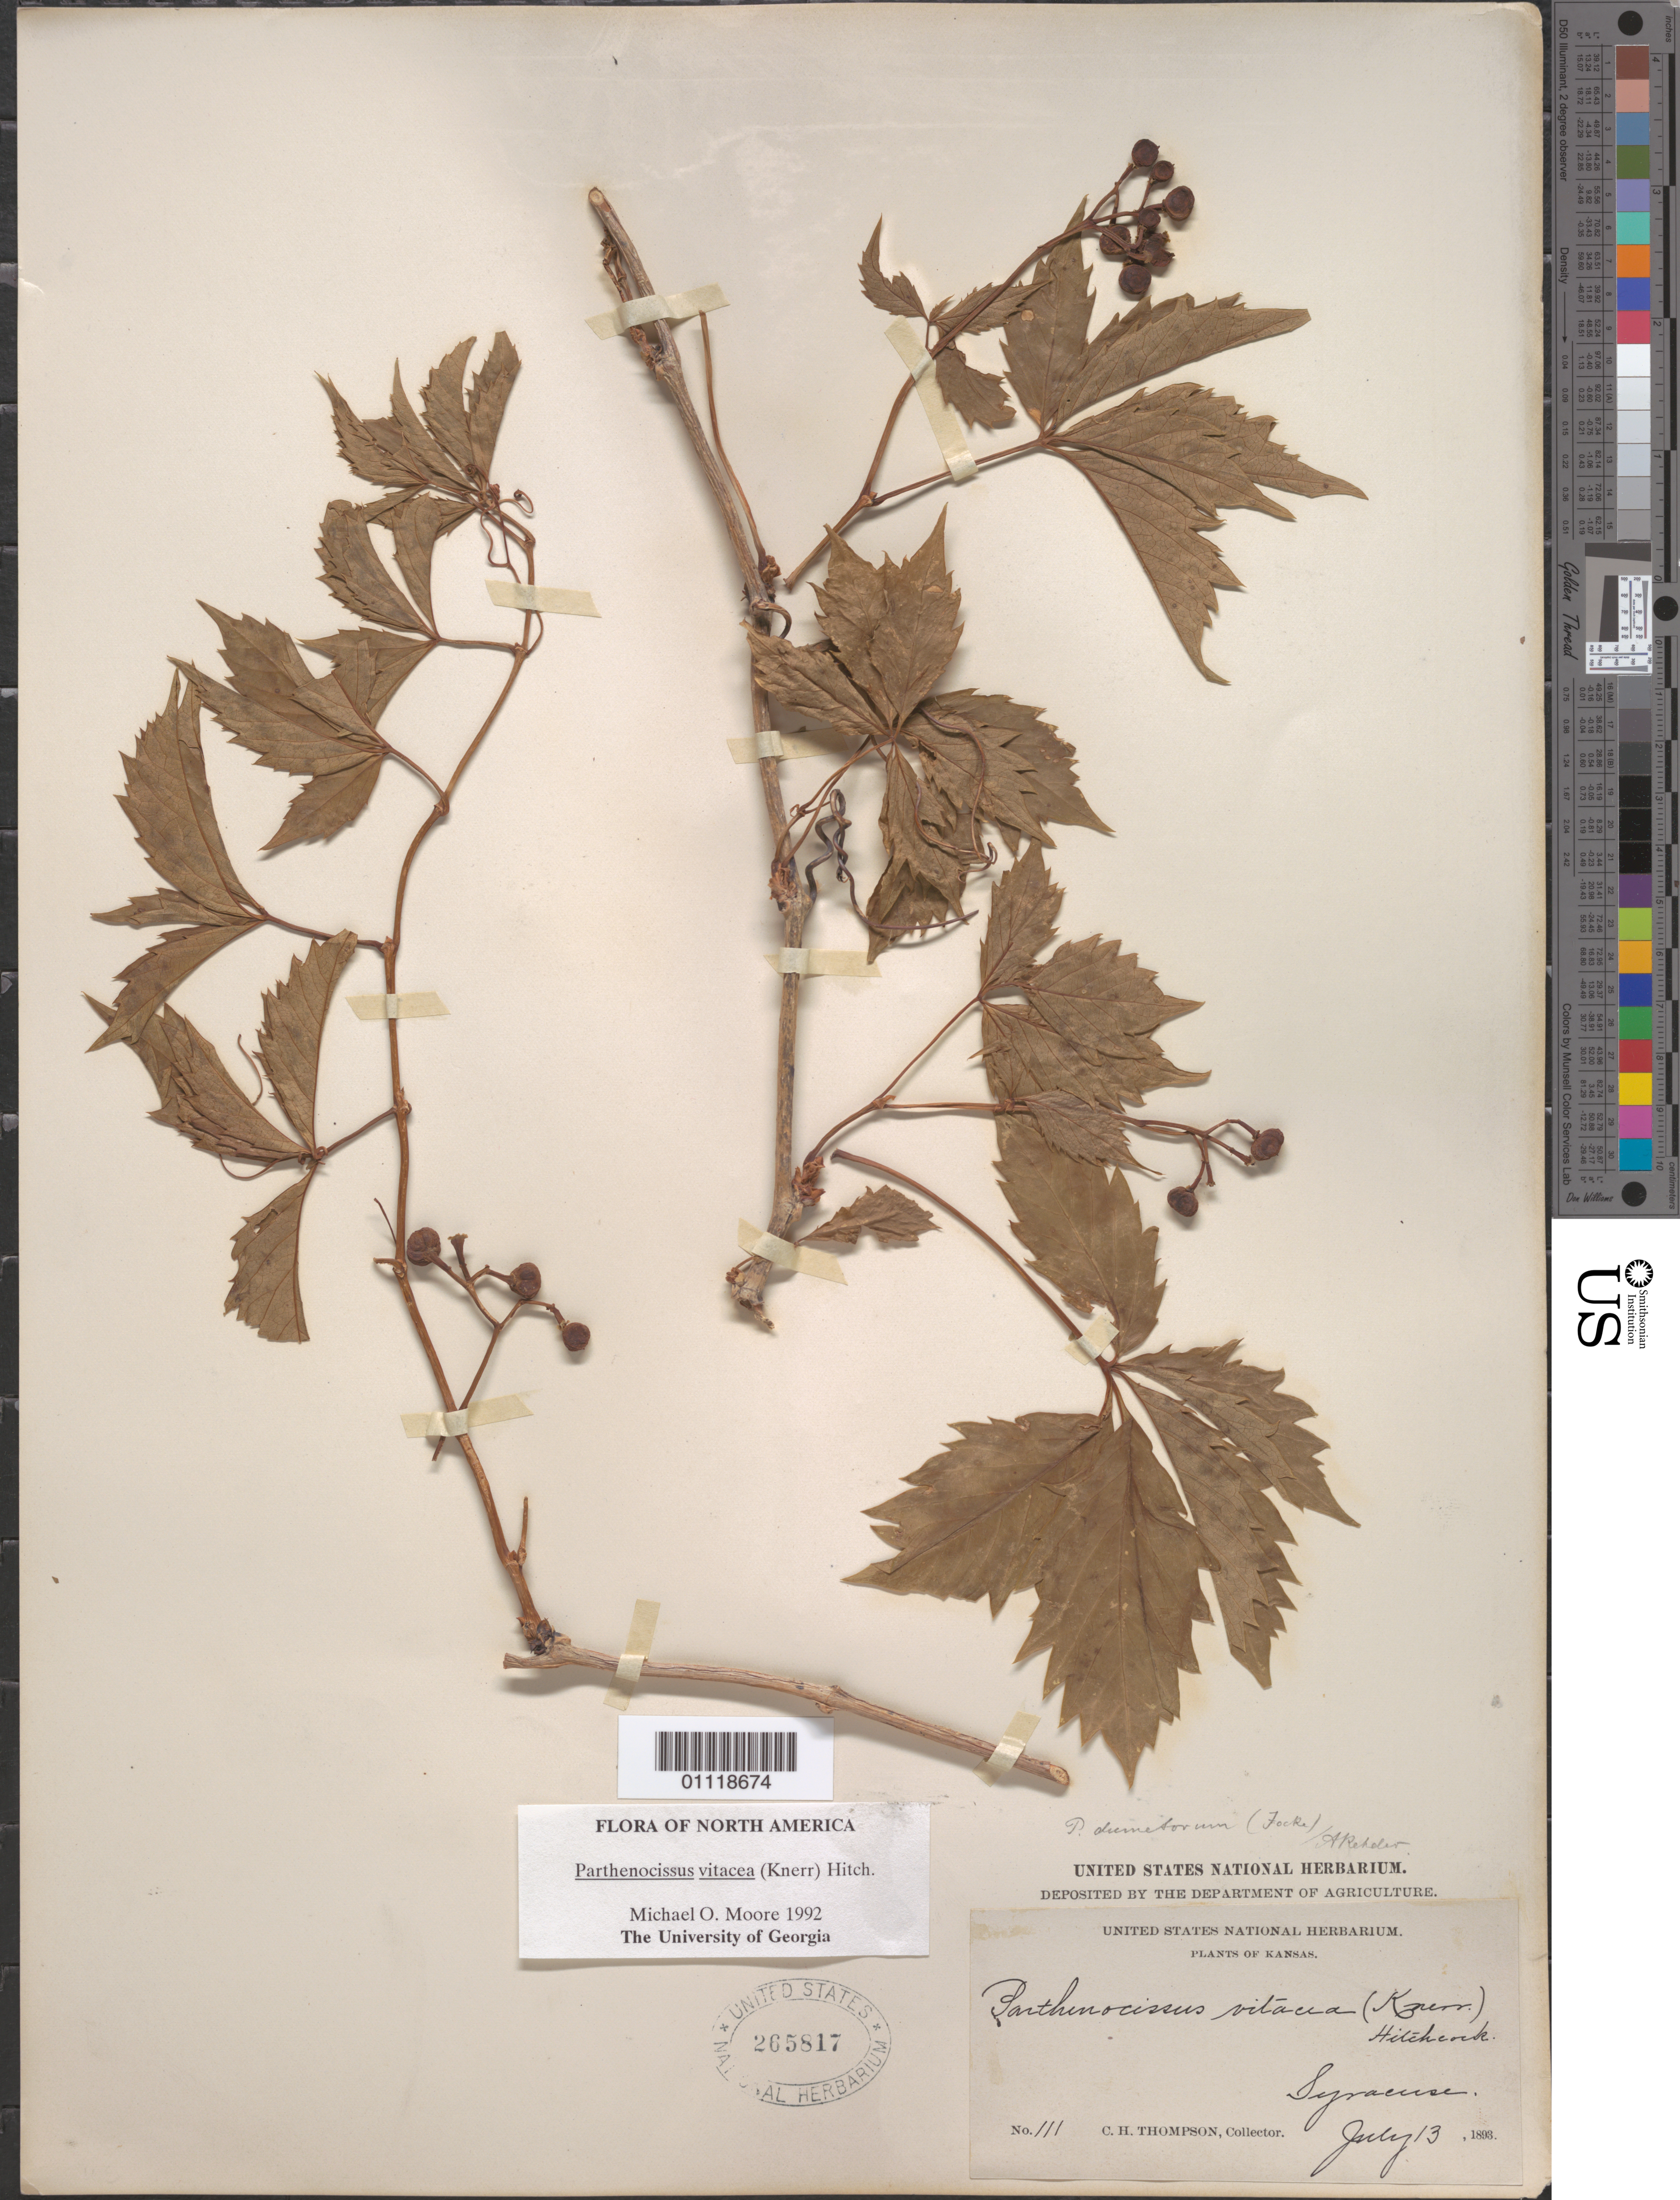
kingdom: Plantae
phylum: Tracheophyta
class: Magnoliopsida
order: Vitales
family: Vitaceae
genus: Parthenocissus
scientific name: Parthenocissus vitacea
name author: (Knerr) Hitchc.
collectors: C. H. Thompson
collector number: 111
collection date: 1898-07-13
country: United States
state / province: Kansas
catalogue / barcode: US 265817